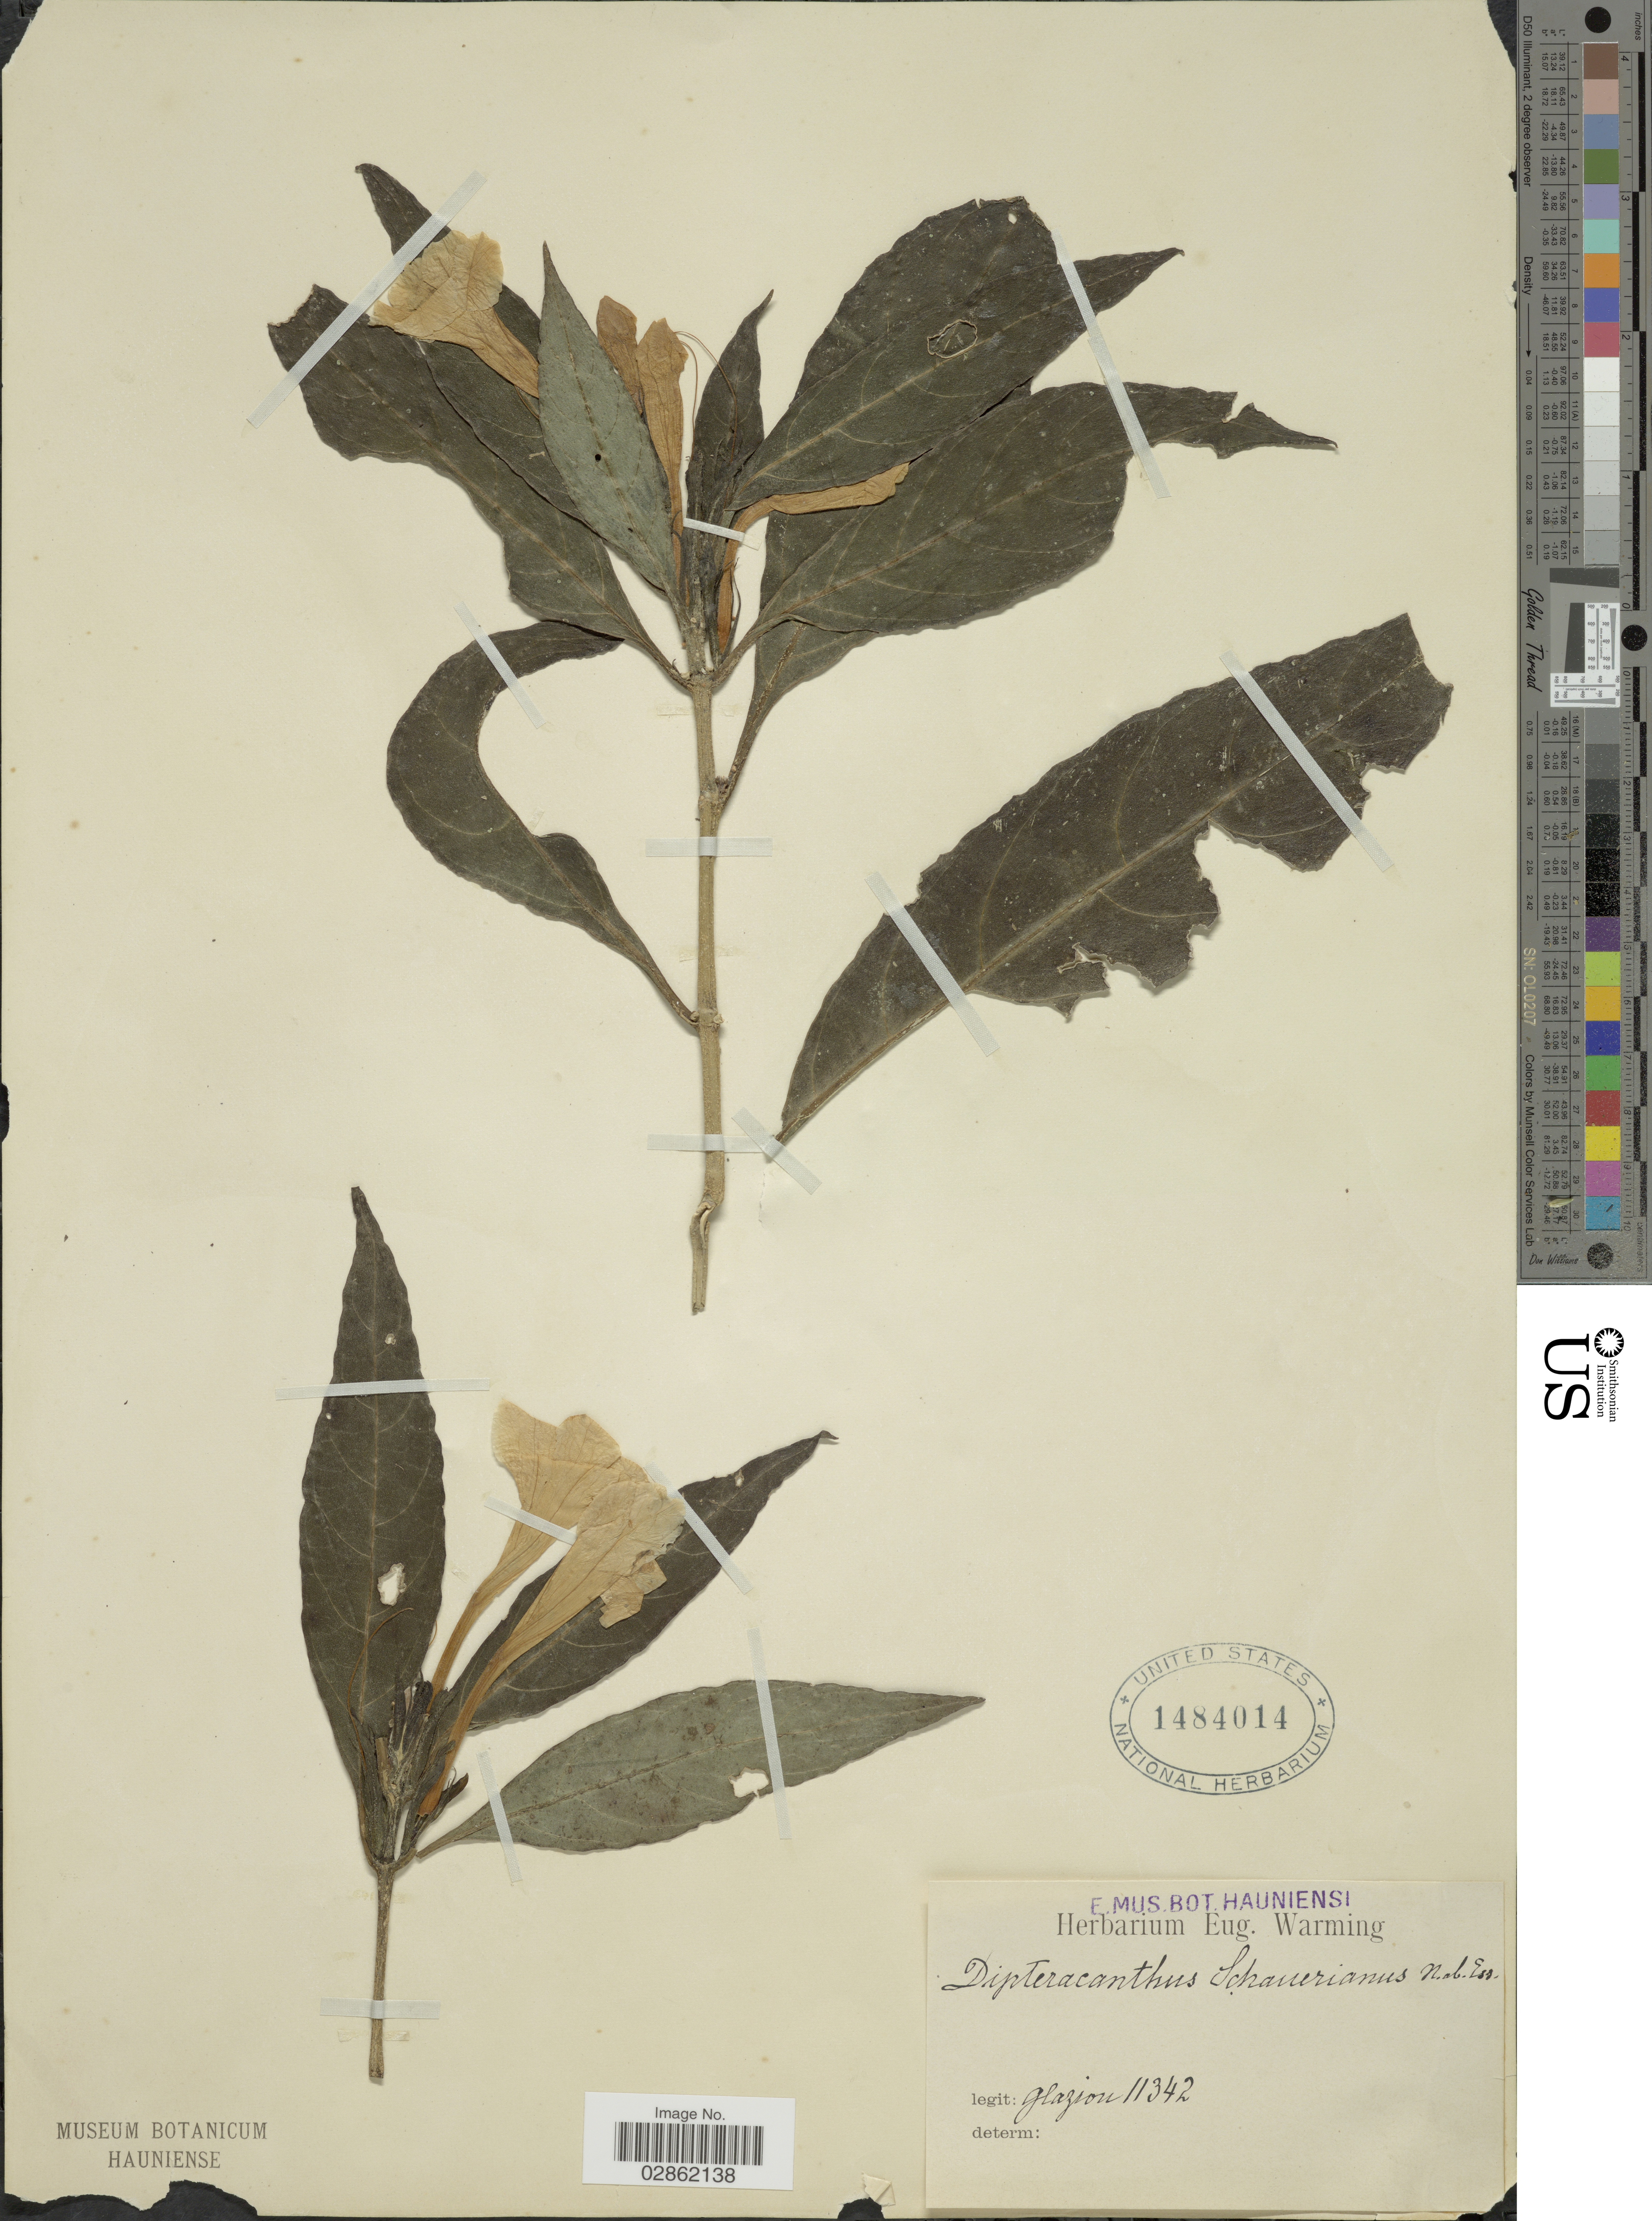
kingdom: Plantae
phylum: Tracheophyta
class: Magnoliopsida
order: Lamiales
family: Acanthaceae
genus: Ruellia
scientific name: Ruellia solitaria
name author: Vell.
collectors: Glaziou, --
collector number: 11342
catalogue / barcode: US 1484014